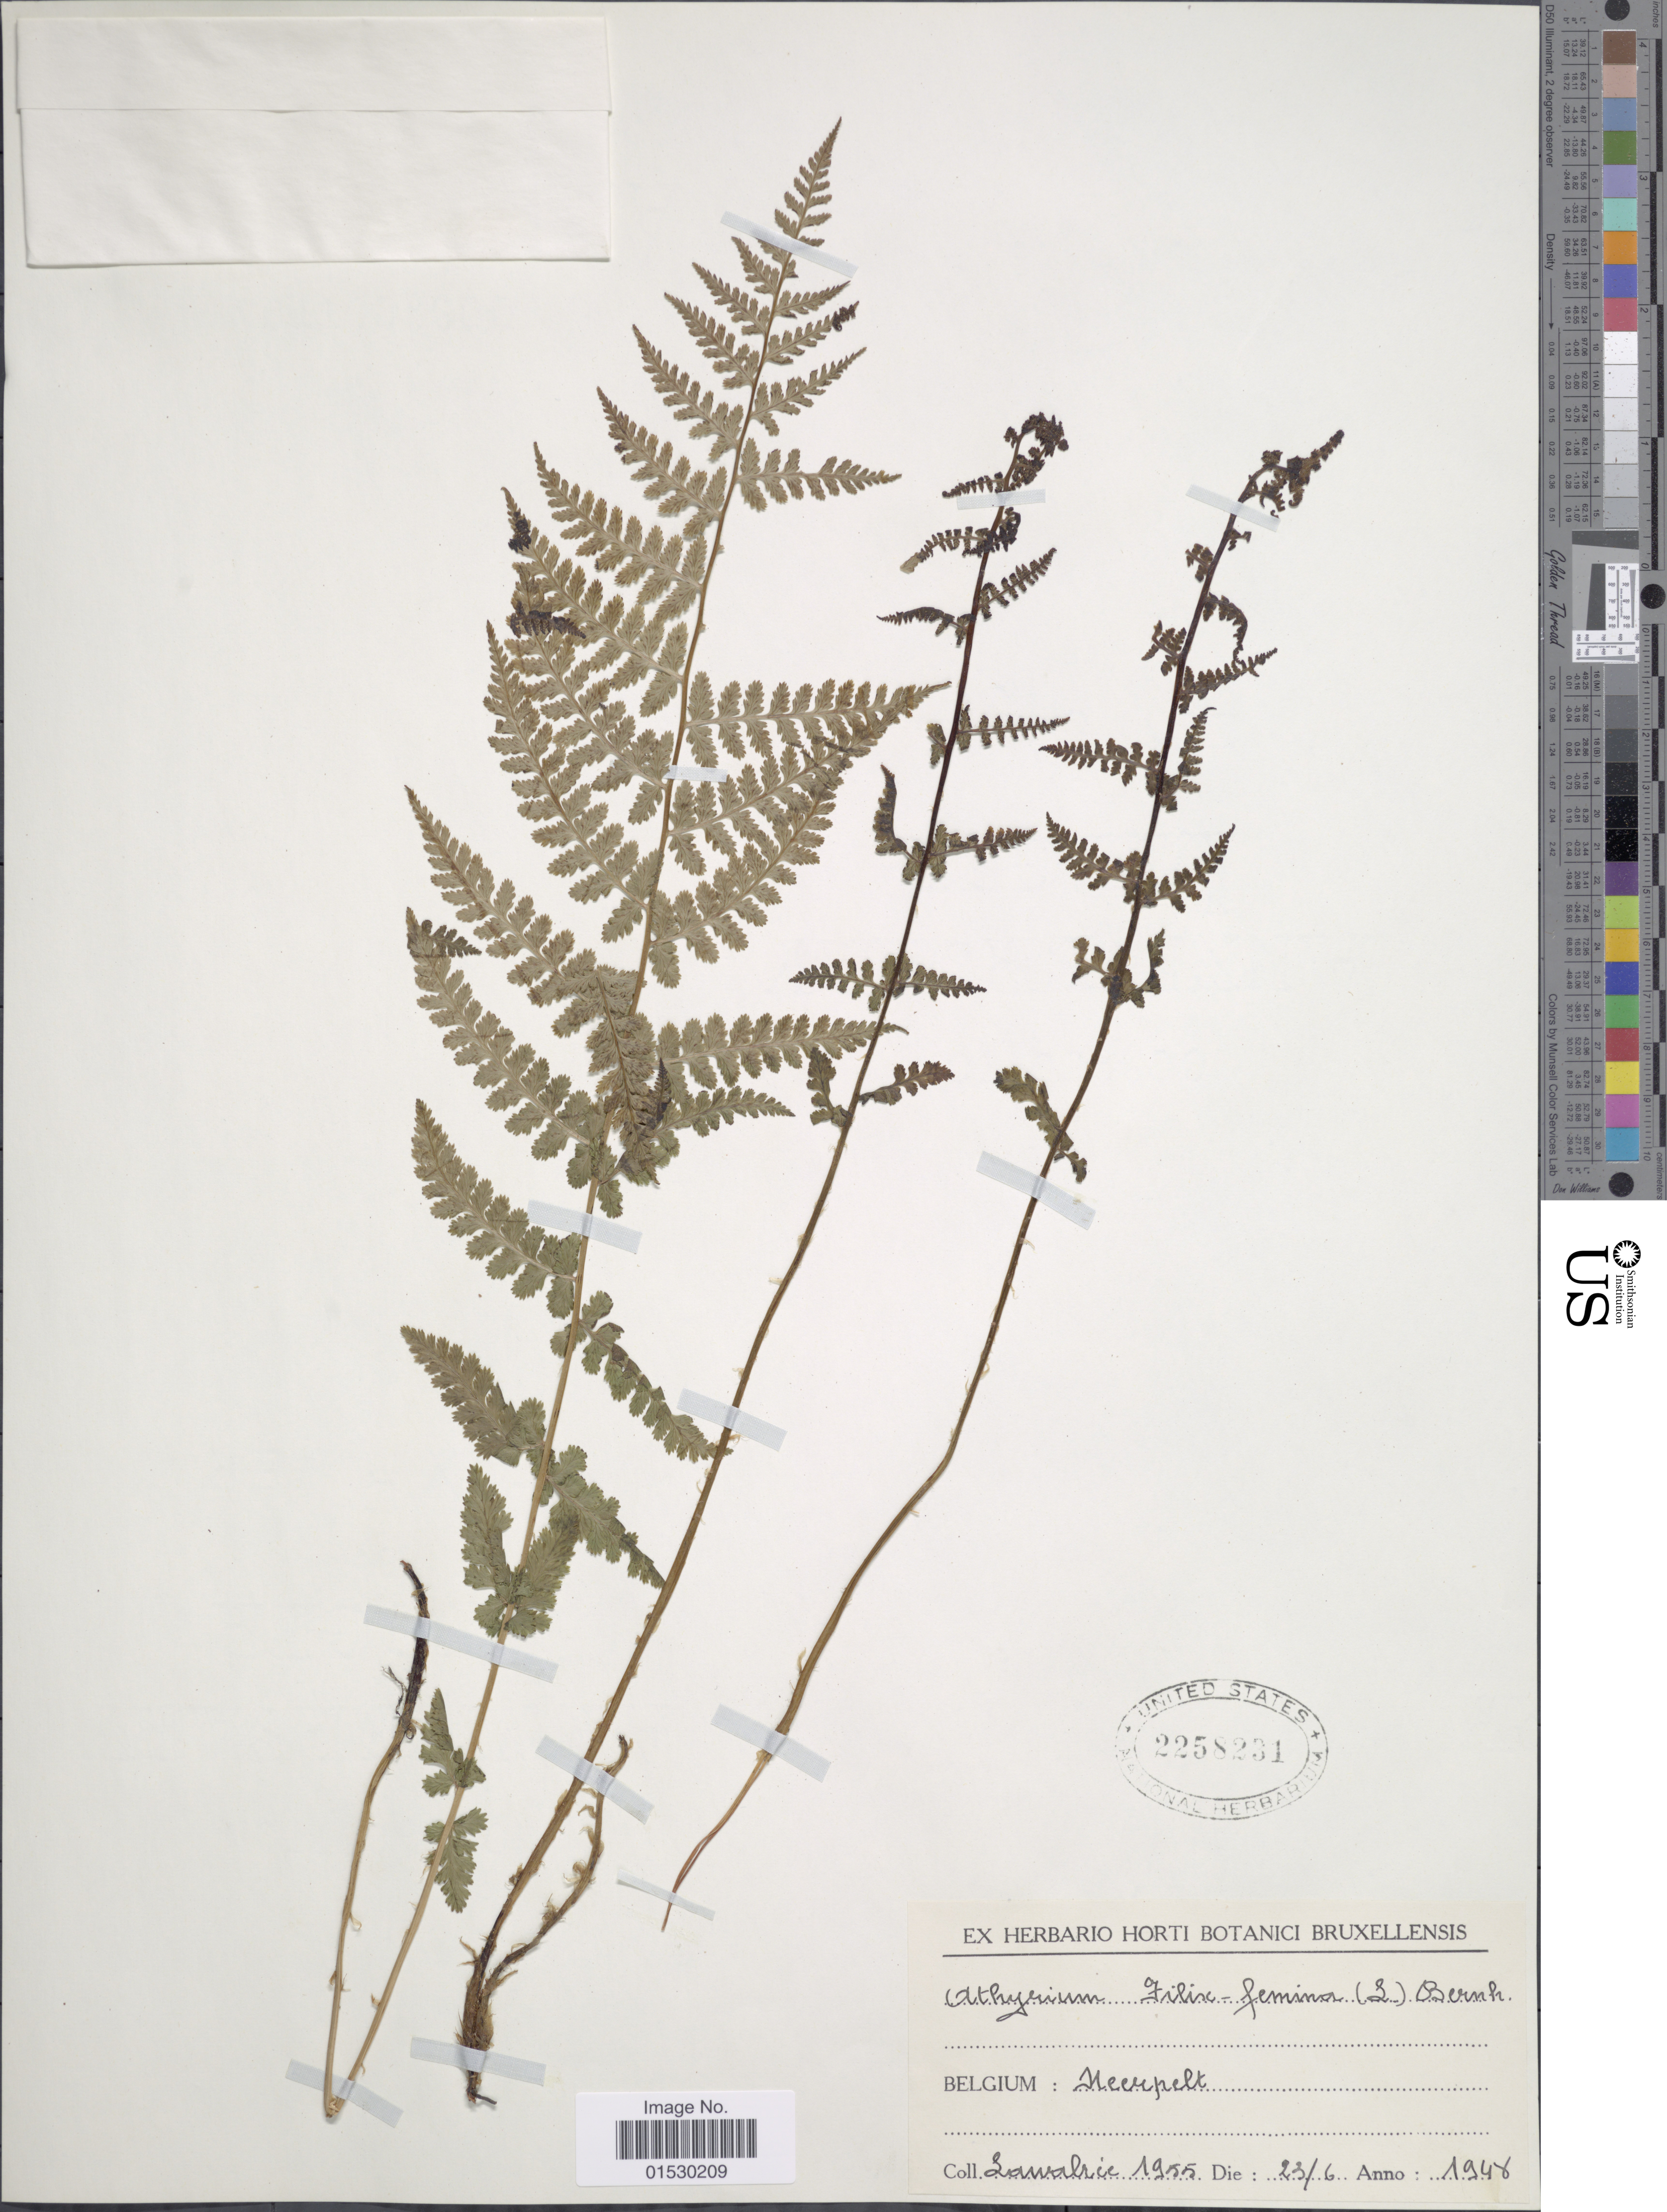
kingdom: Plantae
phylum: Tracheophyta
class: Polypodiopsida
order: Polypodiales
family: Athyriaceae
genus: Athyrium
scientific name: Athyrium filix-femina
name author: (L.) Roth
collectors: A. G. Lawalrée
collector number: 1955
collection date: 1948-06-23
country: Belgium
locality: Neerpelt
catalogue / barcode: US 2258231